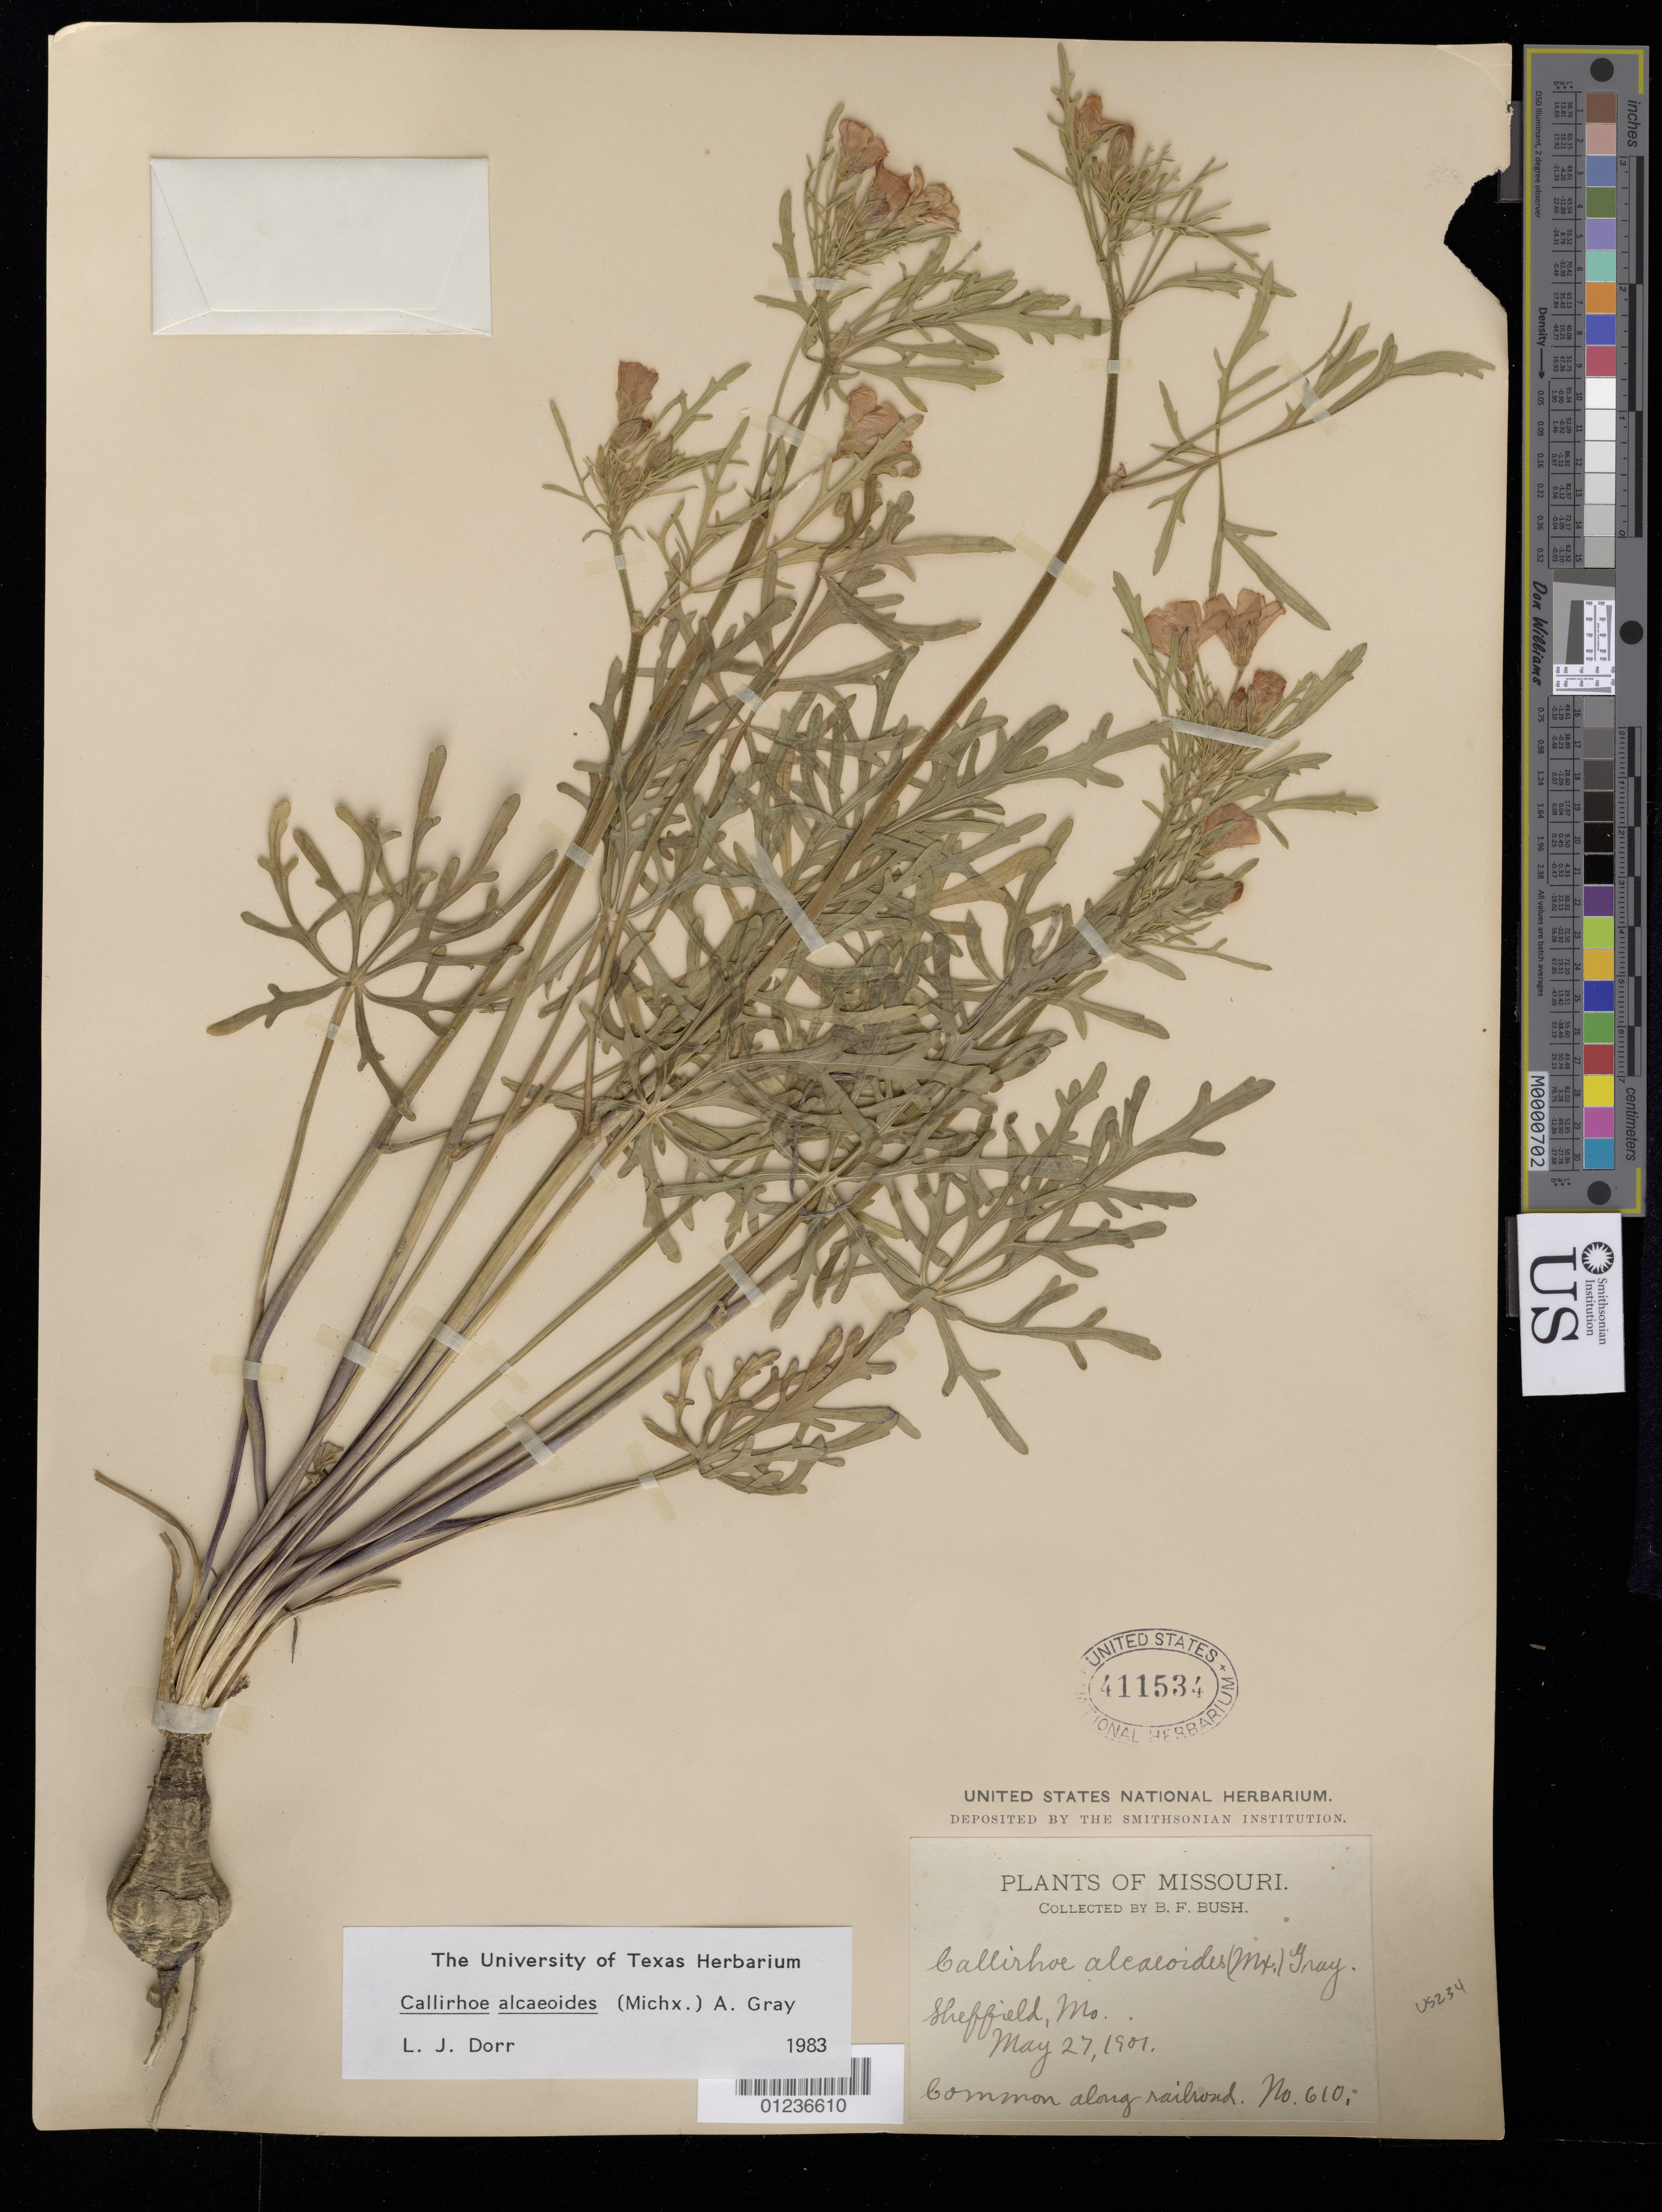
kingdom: Plantae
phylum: Tracheophyta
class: Magnoliopsida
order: Malvales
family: Malvaceae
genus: Callirhoe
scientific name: Callirhoe alcaeoides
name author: (Michx.) A. Gray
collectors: B. F. Bush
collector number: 610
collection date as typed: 27 May 1901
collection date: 1901-05-27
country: United States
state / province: Missouri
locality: Sheffield.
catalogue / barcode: US 411534